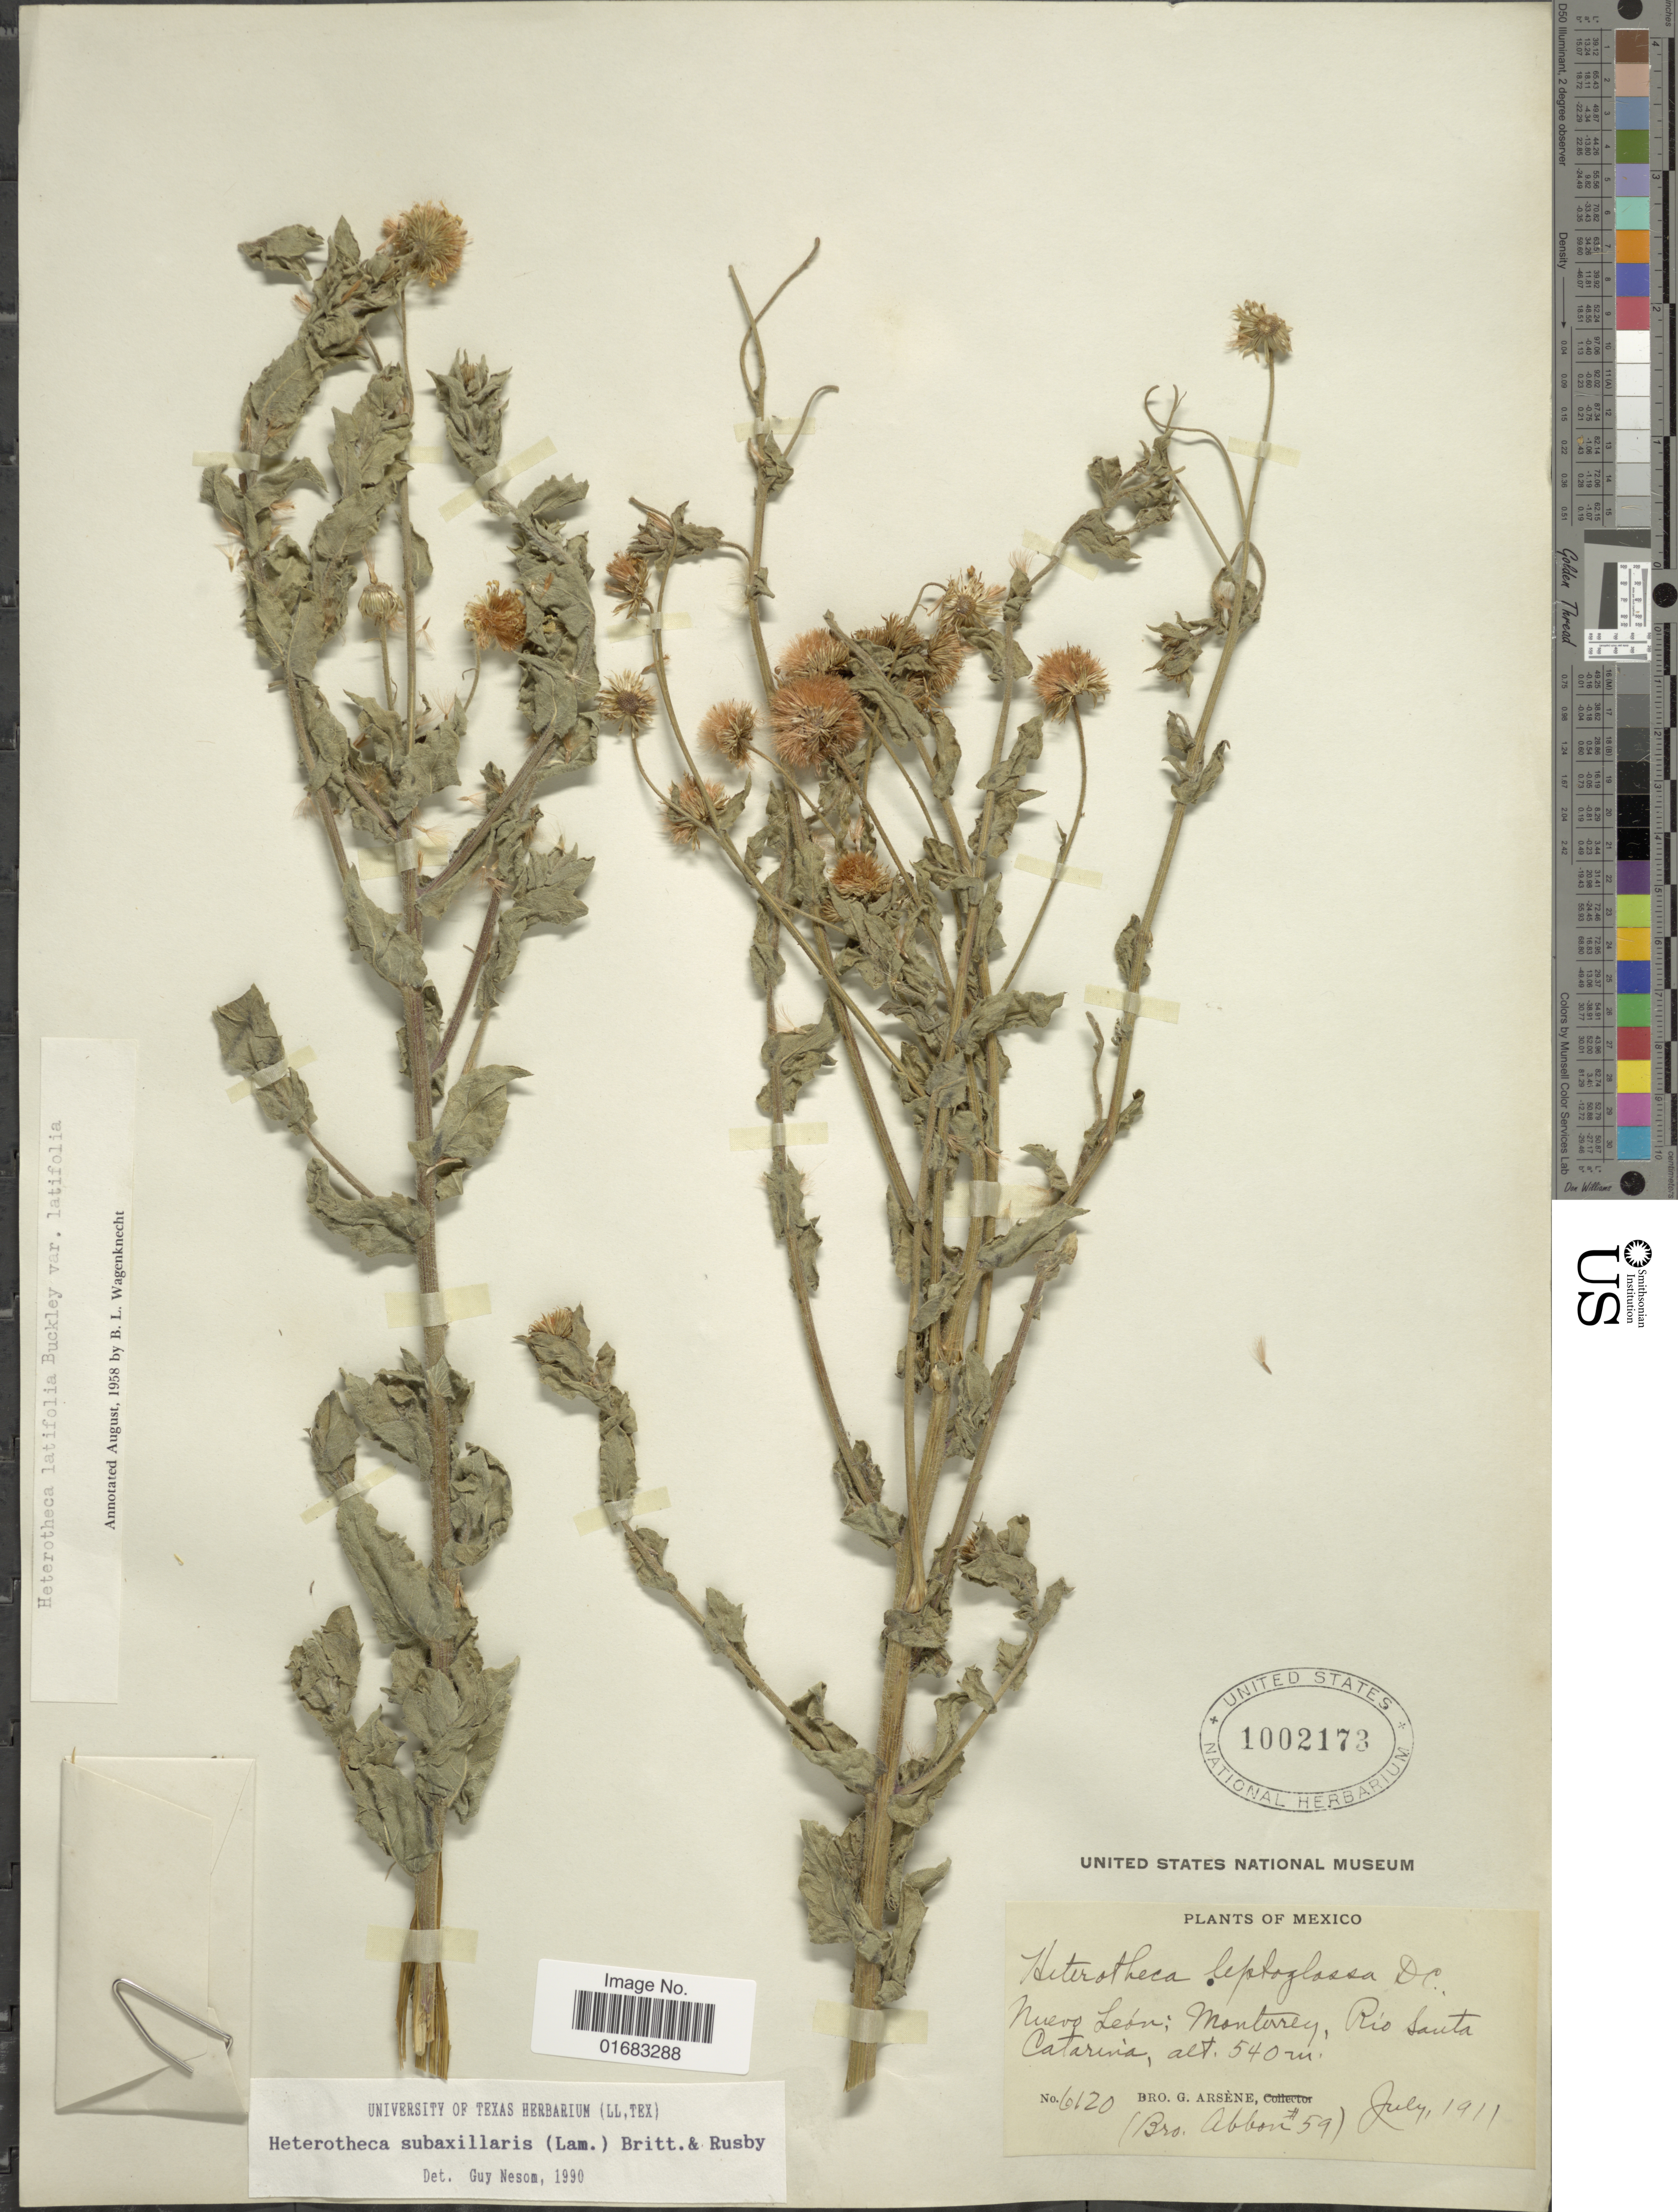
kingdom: Plantae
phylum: Tracheophyta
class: Magnoliopsida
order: Asterales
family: Asteraceae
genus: Heterotheca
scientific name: Heterotheca subaxillaris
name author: (Lam.) Britton & Rusby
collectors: Bro. G. Arsène & Bro. Abbon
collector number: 6120/59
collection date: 1911-07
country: Mexico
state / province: Nuevo León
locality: Mexico. Nuevo León: Monterrey, Rio Santa Catarina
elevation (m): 540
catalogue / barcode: US 1002173